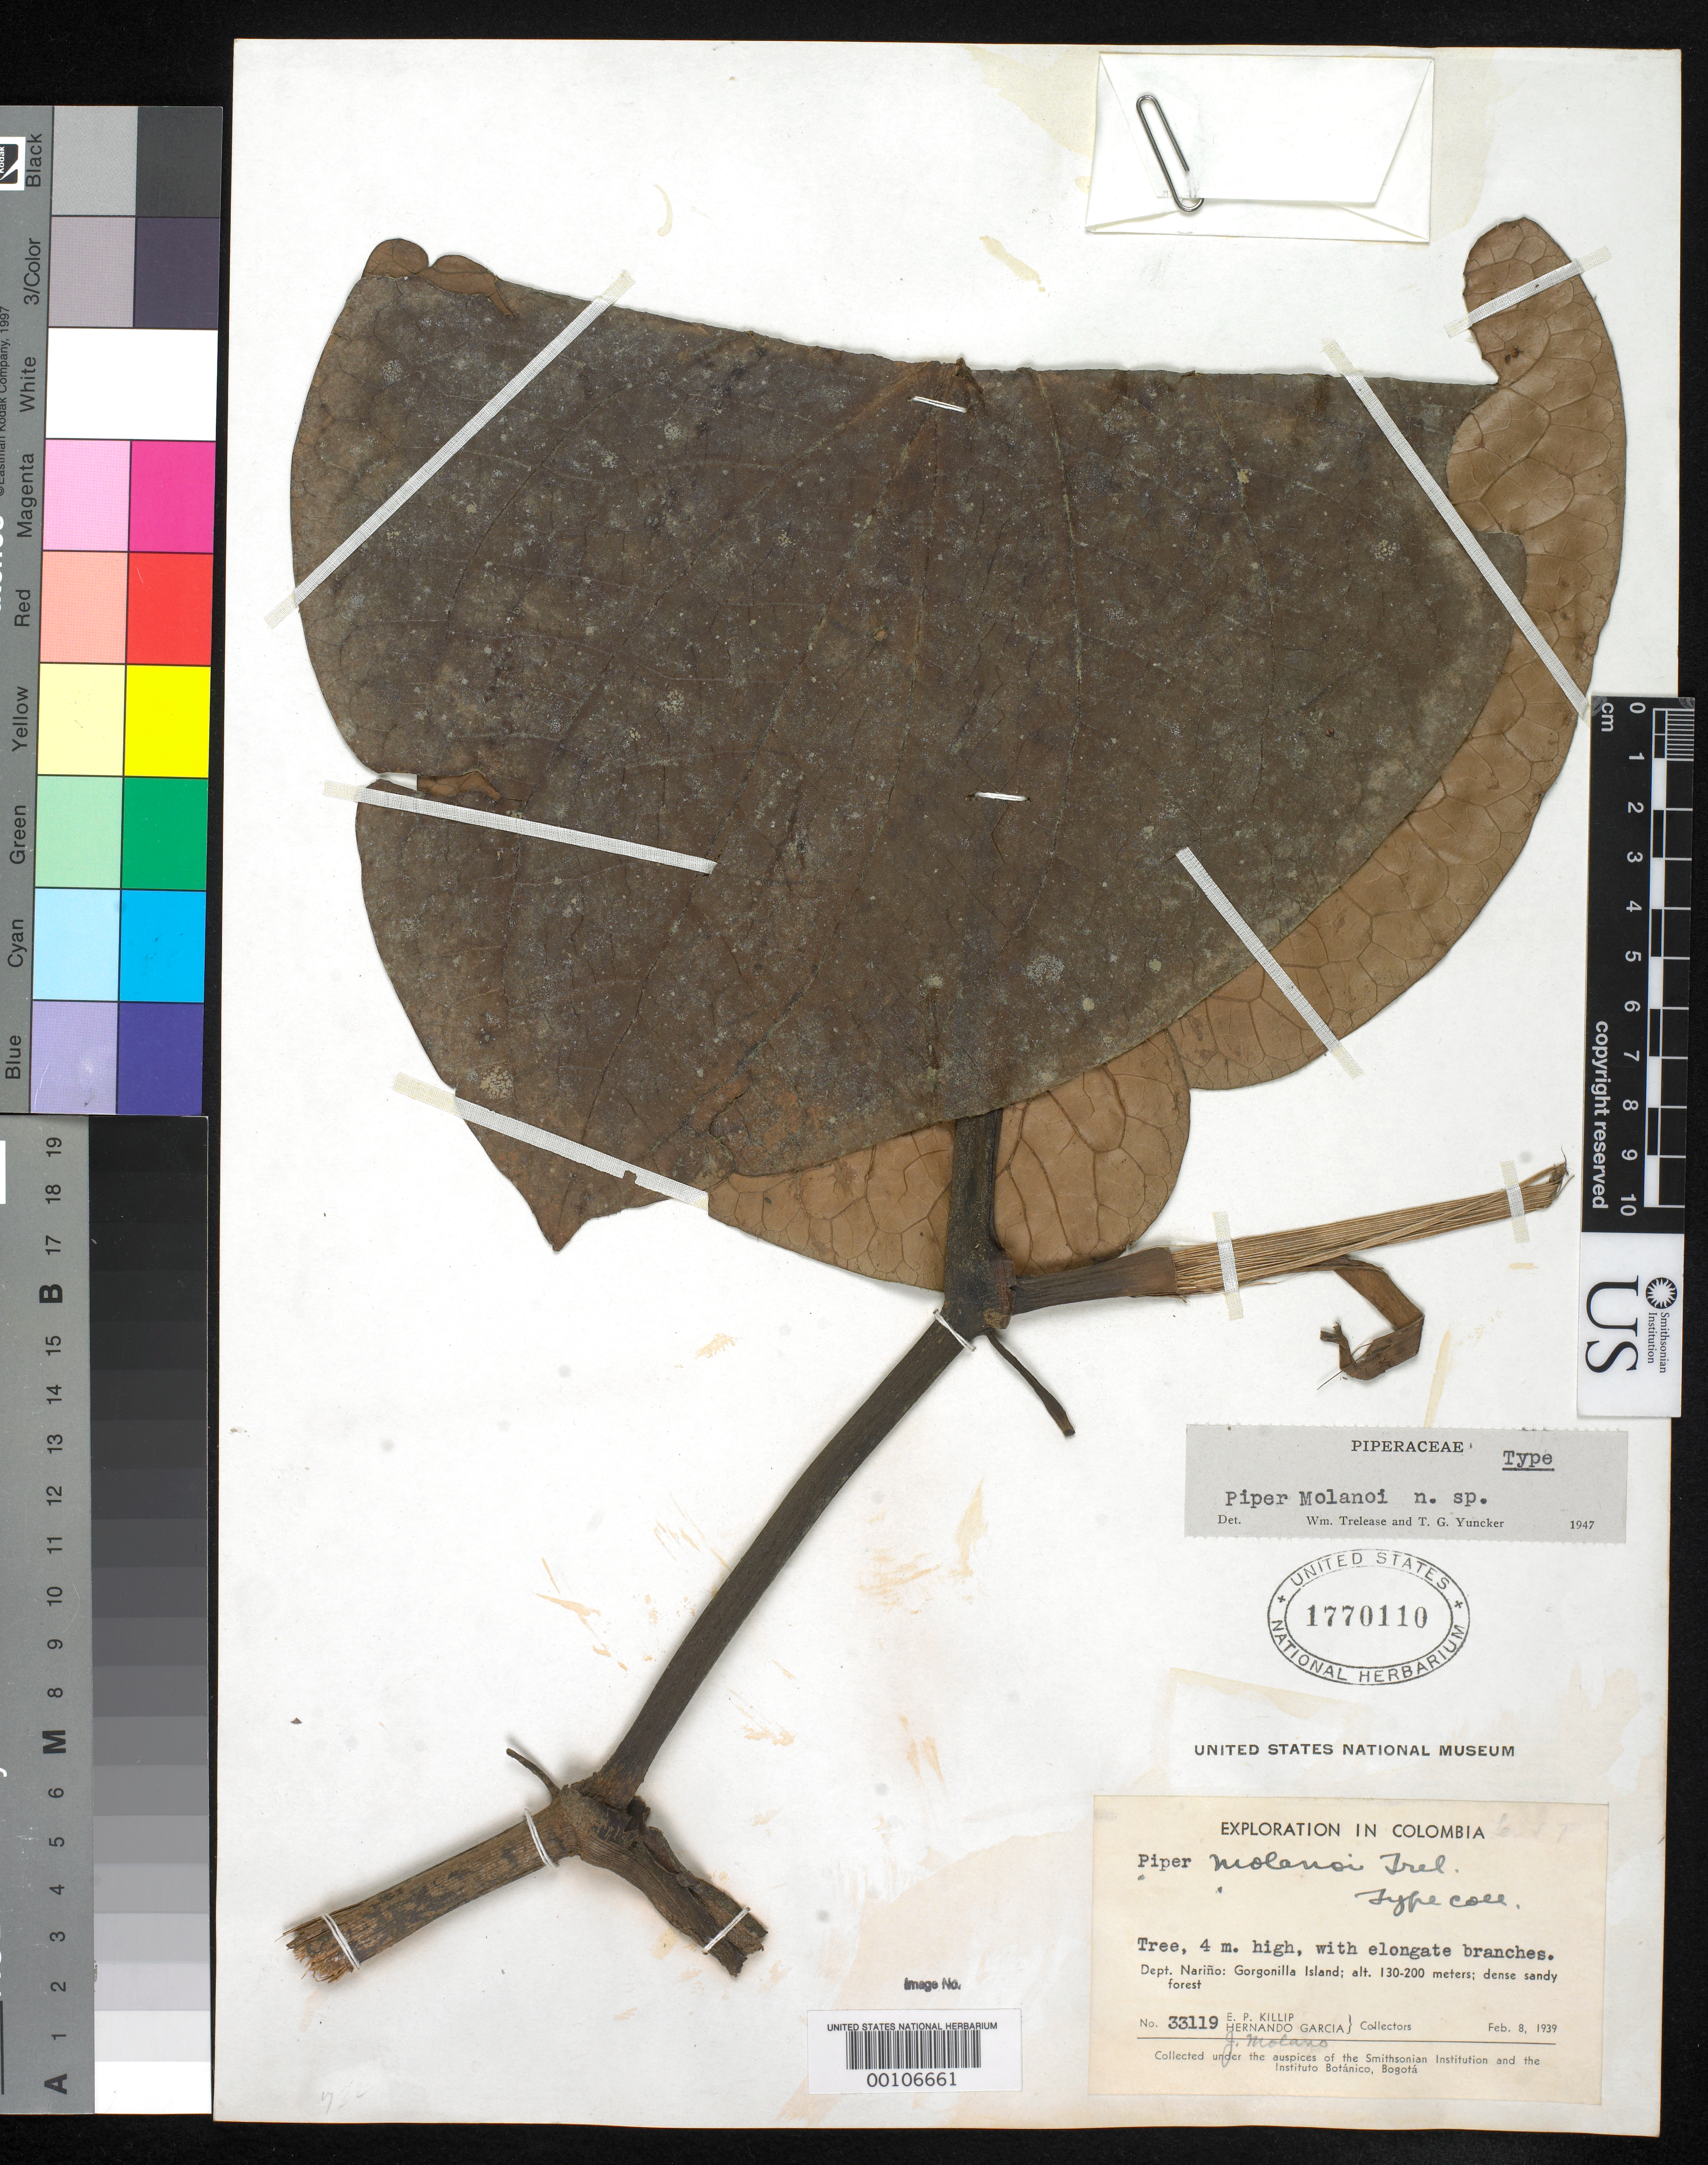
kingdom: Plantae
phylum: Tracheophyta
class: Magnoliopsida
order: Piperales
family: Piperaceae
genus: Piper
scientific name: Piper molanoi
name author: Trel. & Yunck.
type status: Holotype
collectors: E. P. Killip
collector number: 33119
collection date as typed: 08 Feb 1939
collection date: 1939-02-08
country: Colombia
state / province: Nariño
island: Gorgonilla Island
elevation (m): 130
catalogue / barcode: US 1770110